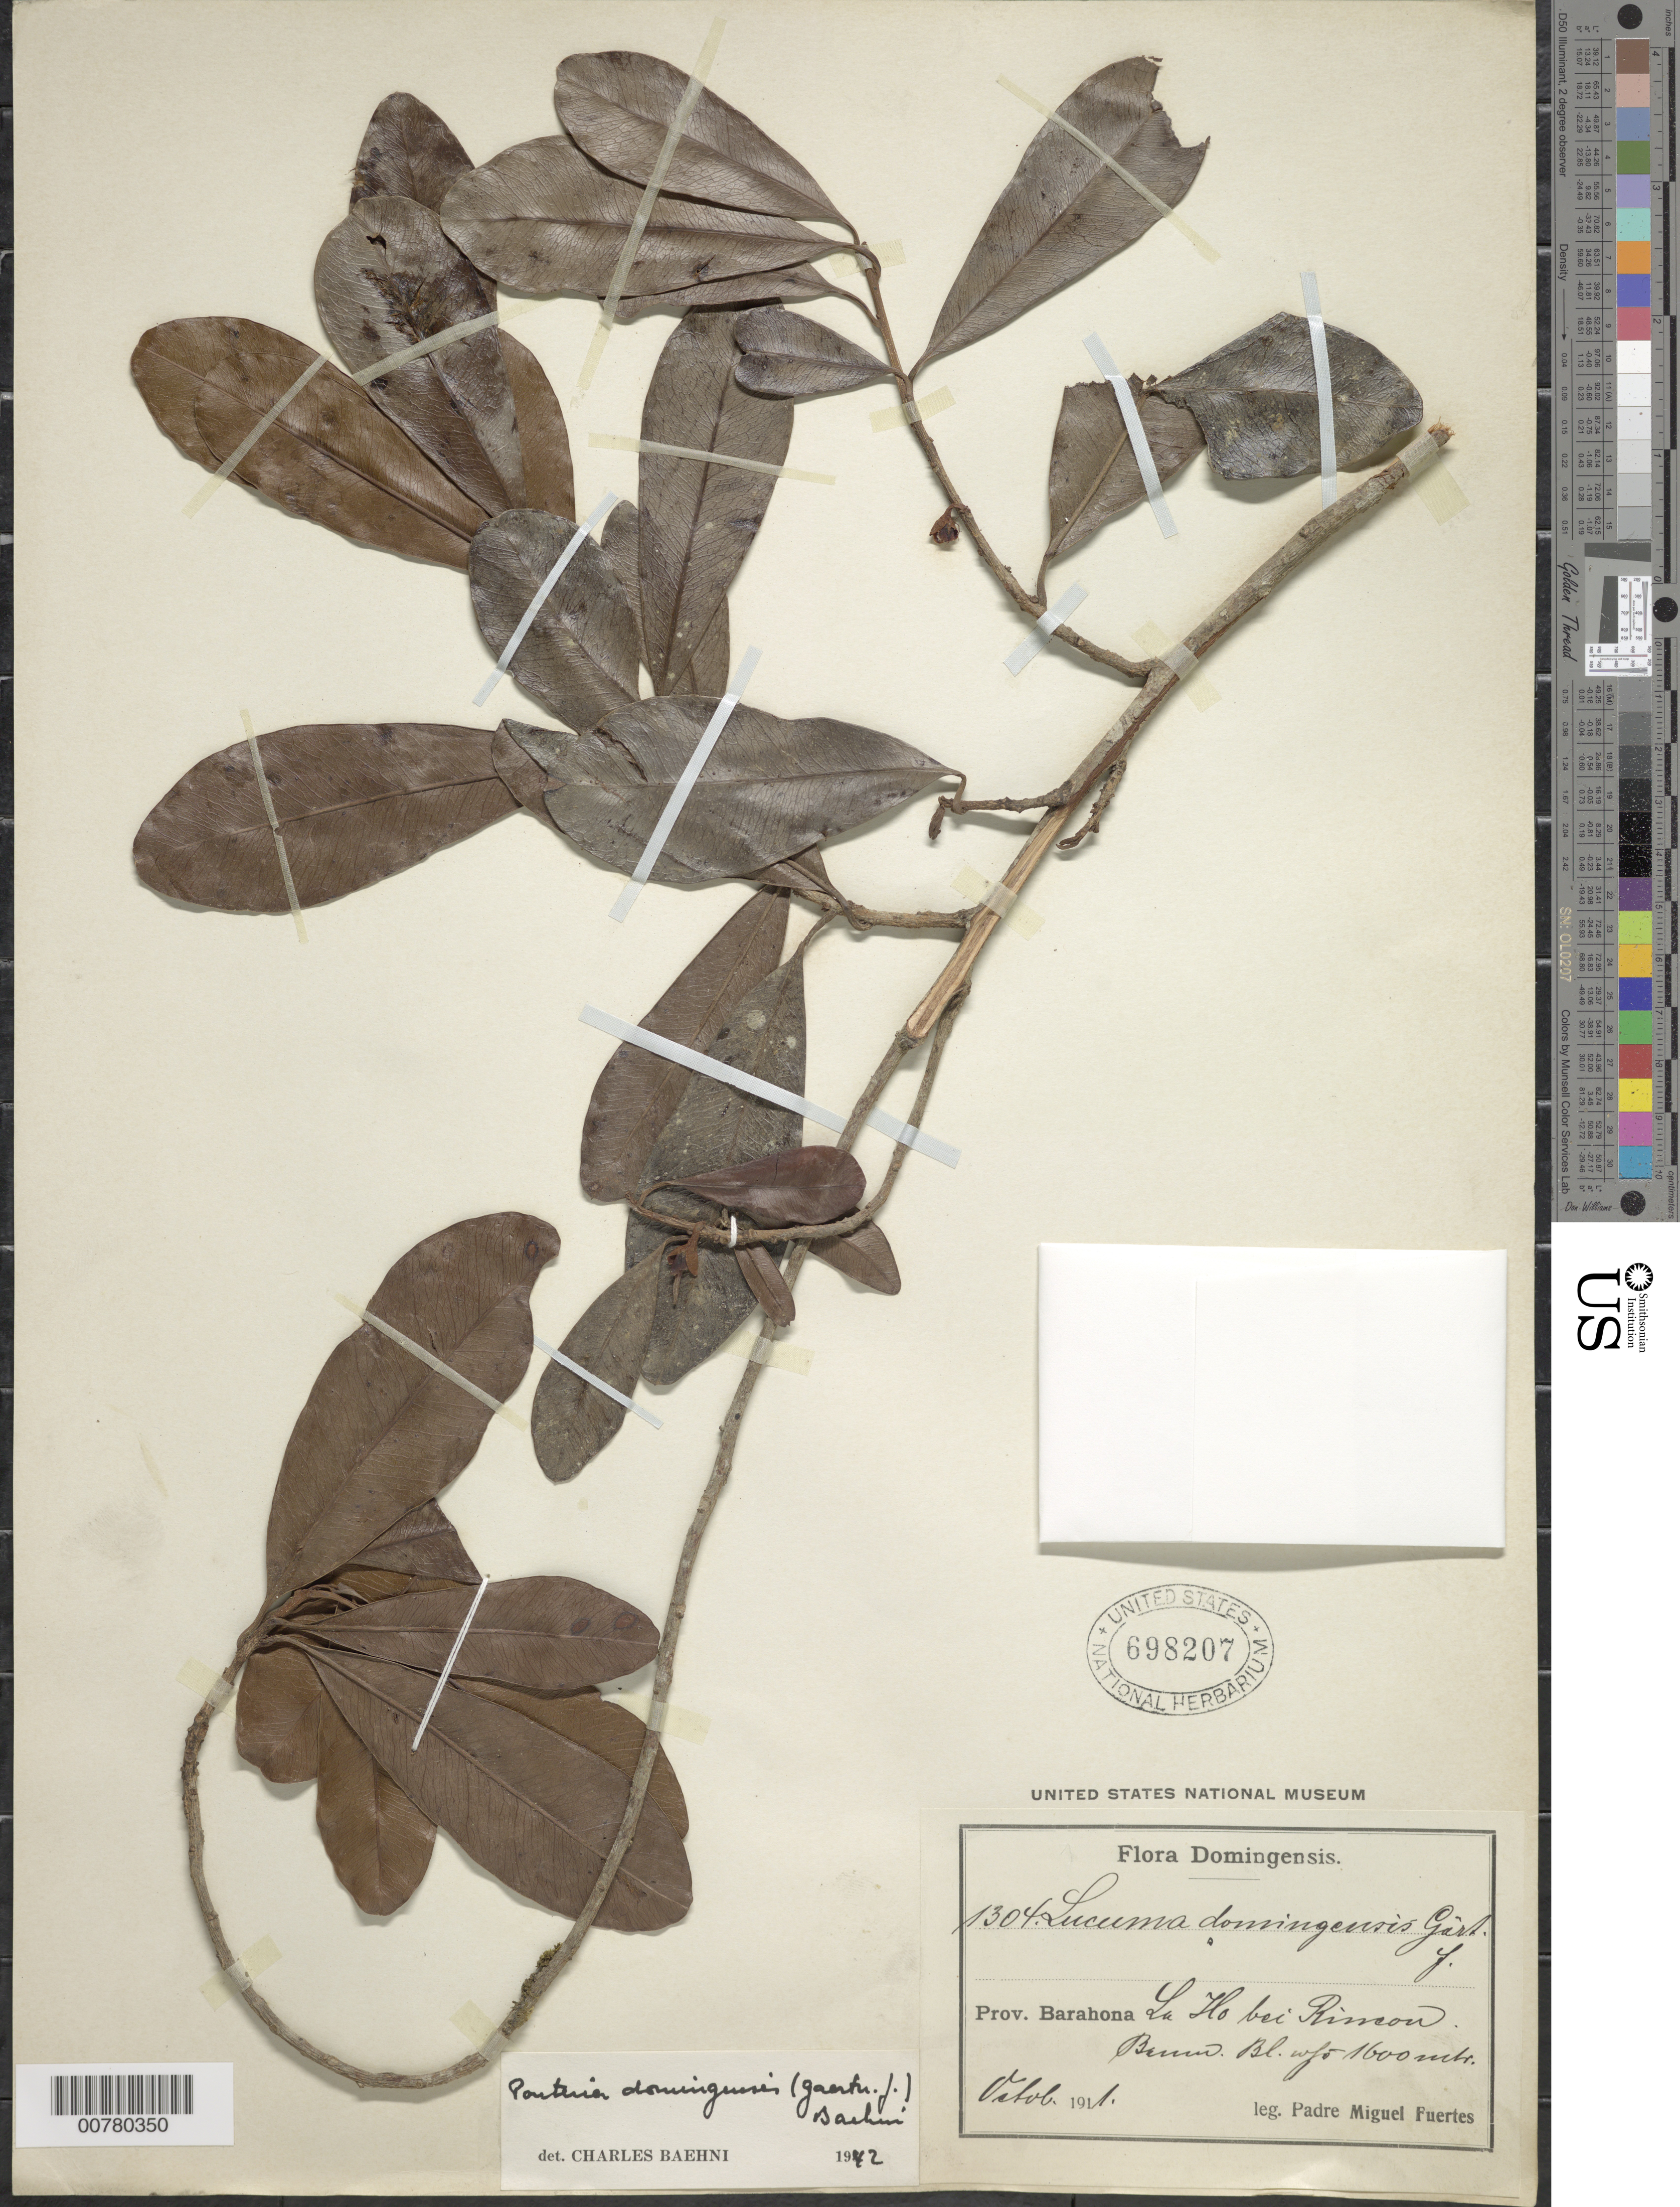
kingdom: Plantae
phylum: Tracheophyta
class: Magnoliopsida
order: Ericales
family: Sapotaceae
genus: Pouteria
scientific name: Pouteria domingensis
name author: (C.F. Gaertn.) Baehni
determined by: Baehni, C.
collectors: M. D. Fuertes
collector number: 1304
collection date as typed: Oct 1911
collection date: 1911-10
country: Dominican Republic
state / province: Barahona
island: Hispaniola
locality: La Ho bei Rincon.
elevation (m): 1600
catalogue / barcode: US 698207